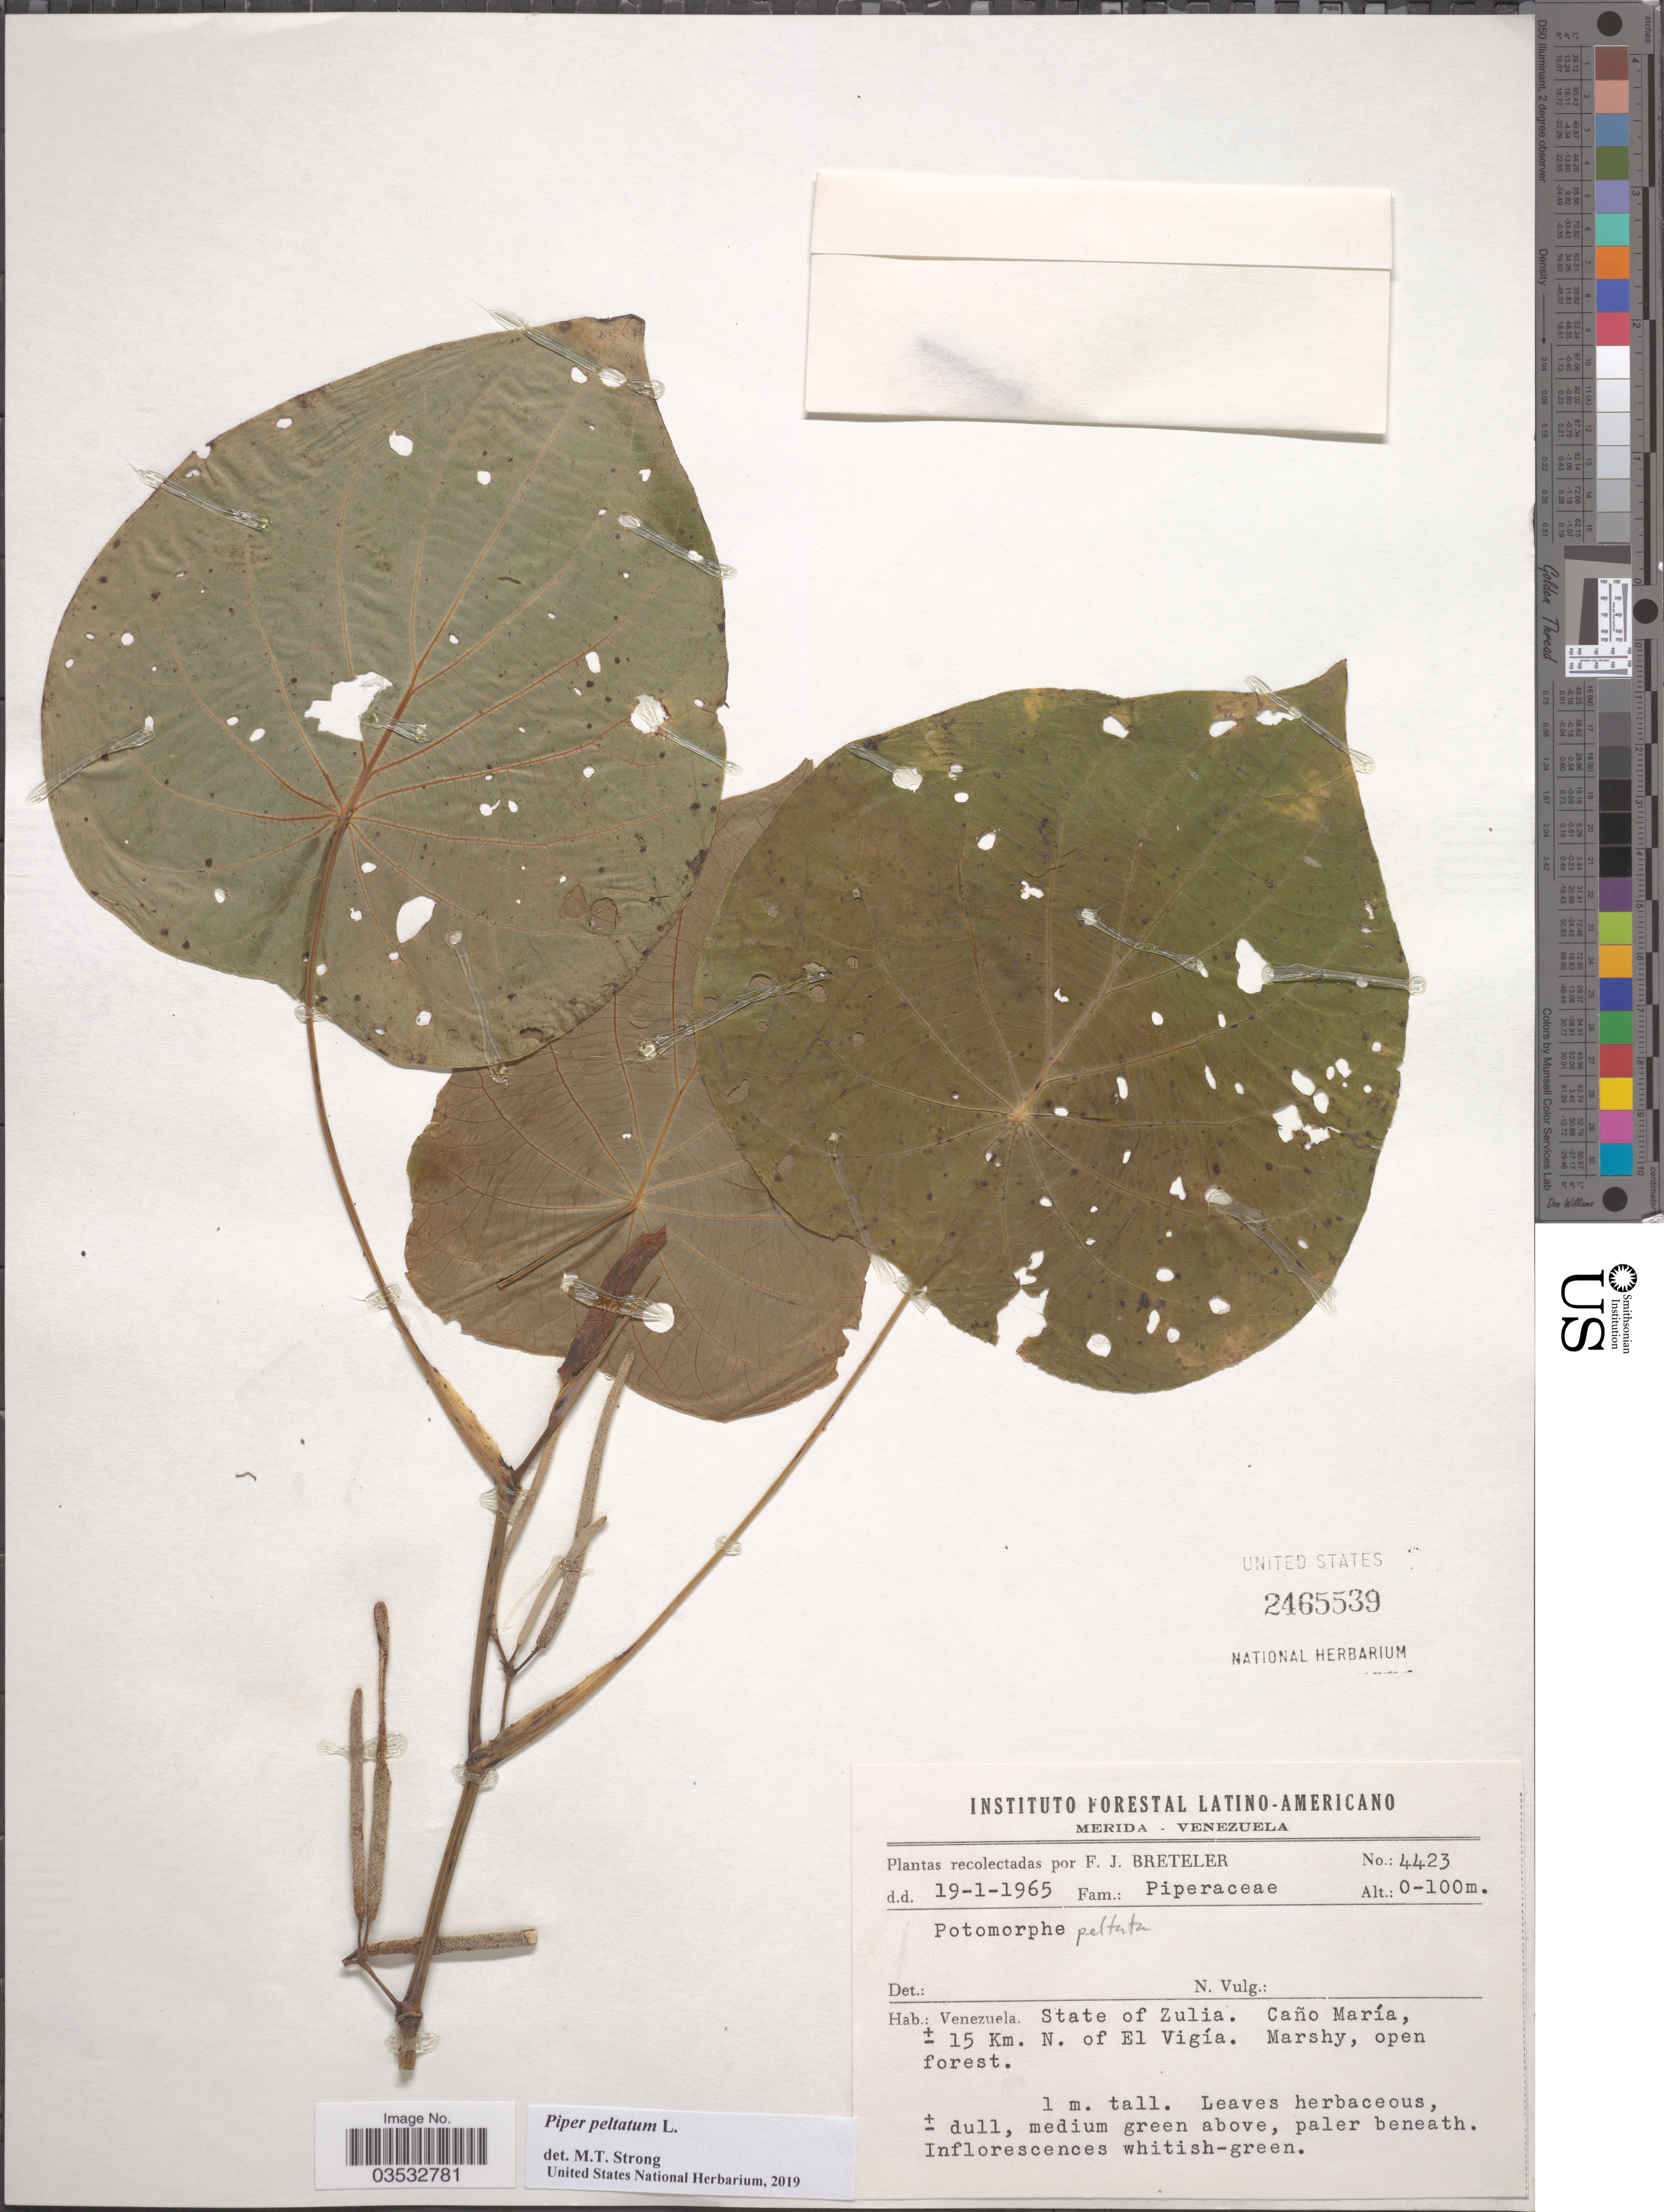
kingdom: Plantae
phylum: Tracheophyta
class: Magnoliopsida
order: Piperales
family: Piperaceae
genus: Piper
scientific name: Piper peltatum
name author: L.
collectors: F. J. Breteler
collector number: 4423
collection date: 1965-01-19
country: Venezuela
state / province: Zulia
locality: Caño María, ± 15 Km. N. of El Vigía.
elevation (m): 0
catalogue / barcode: US 2465539